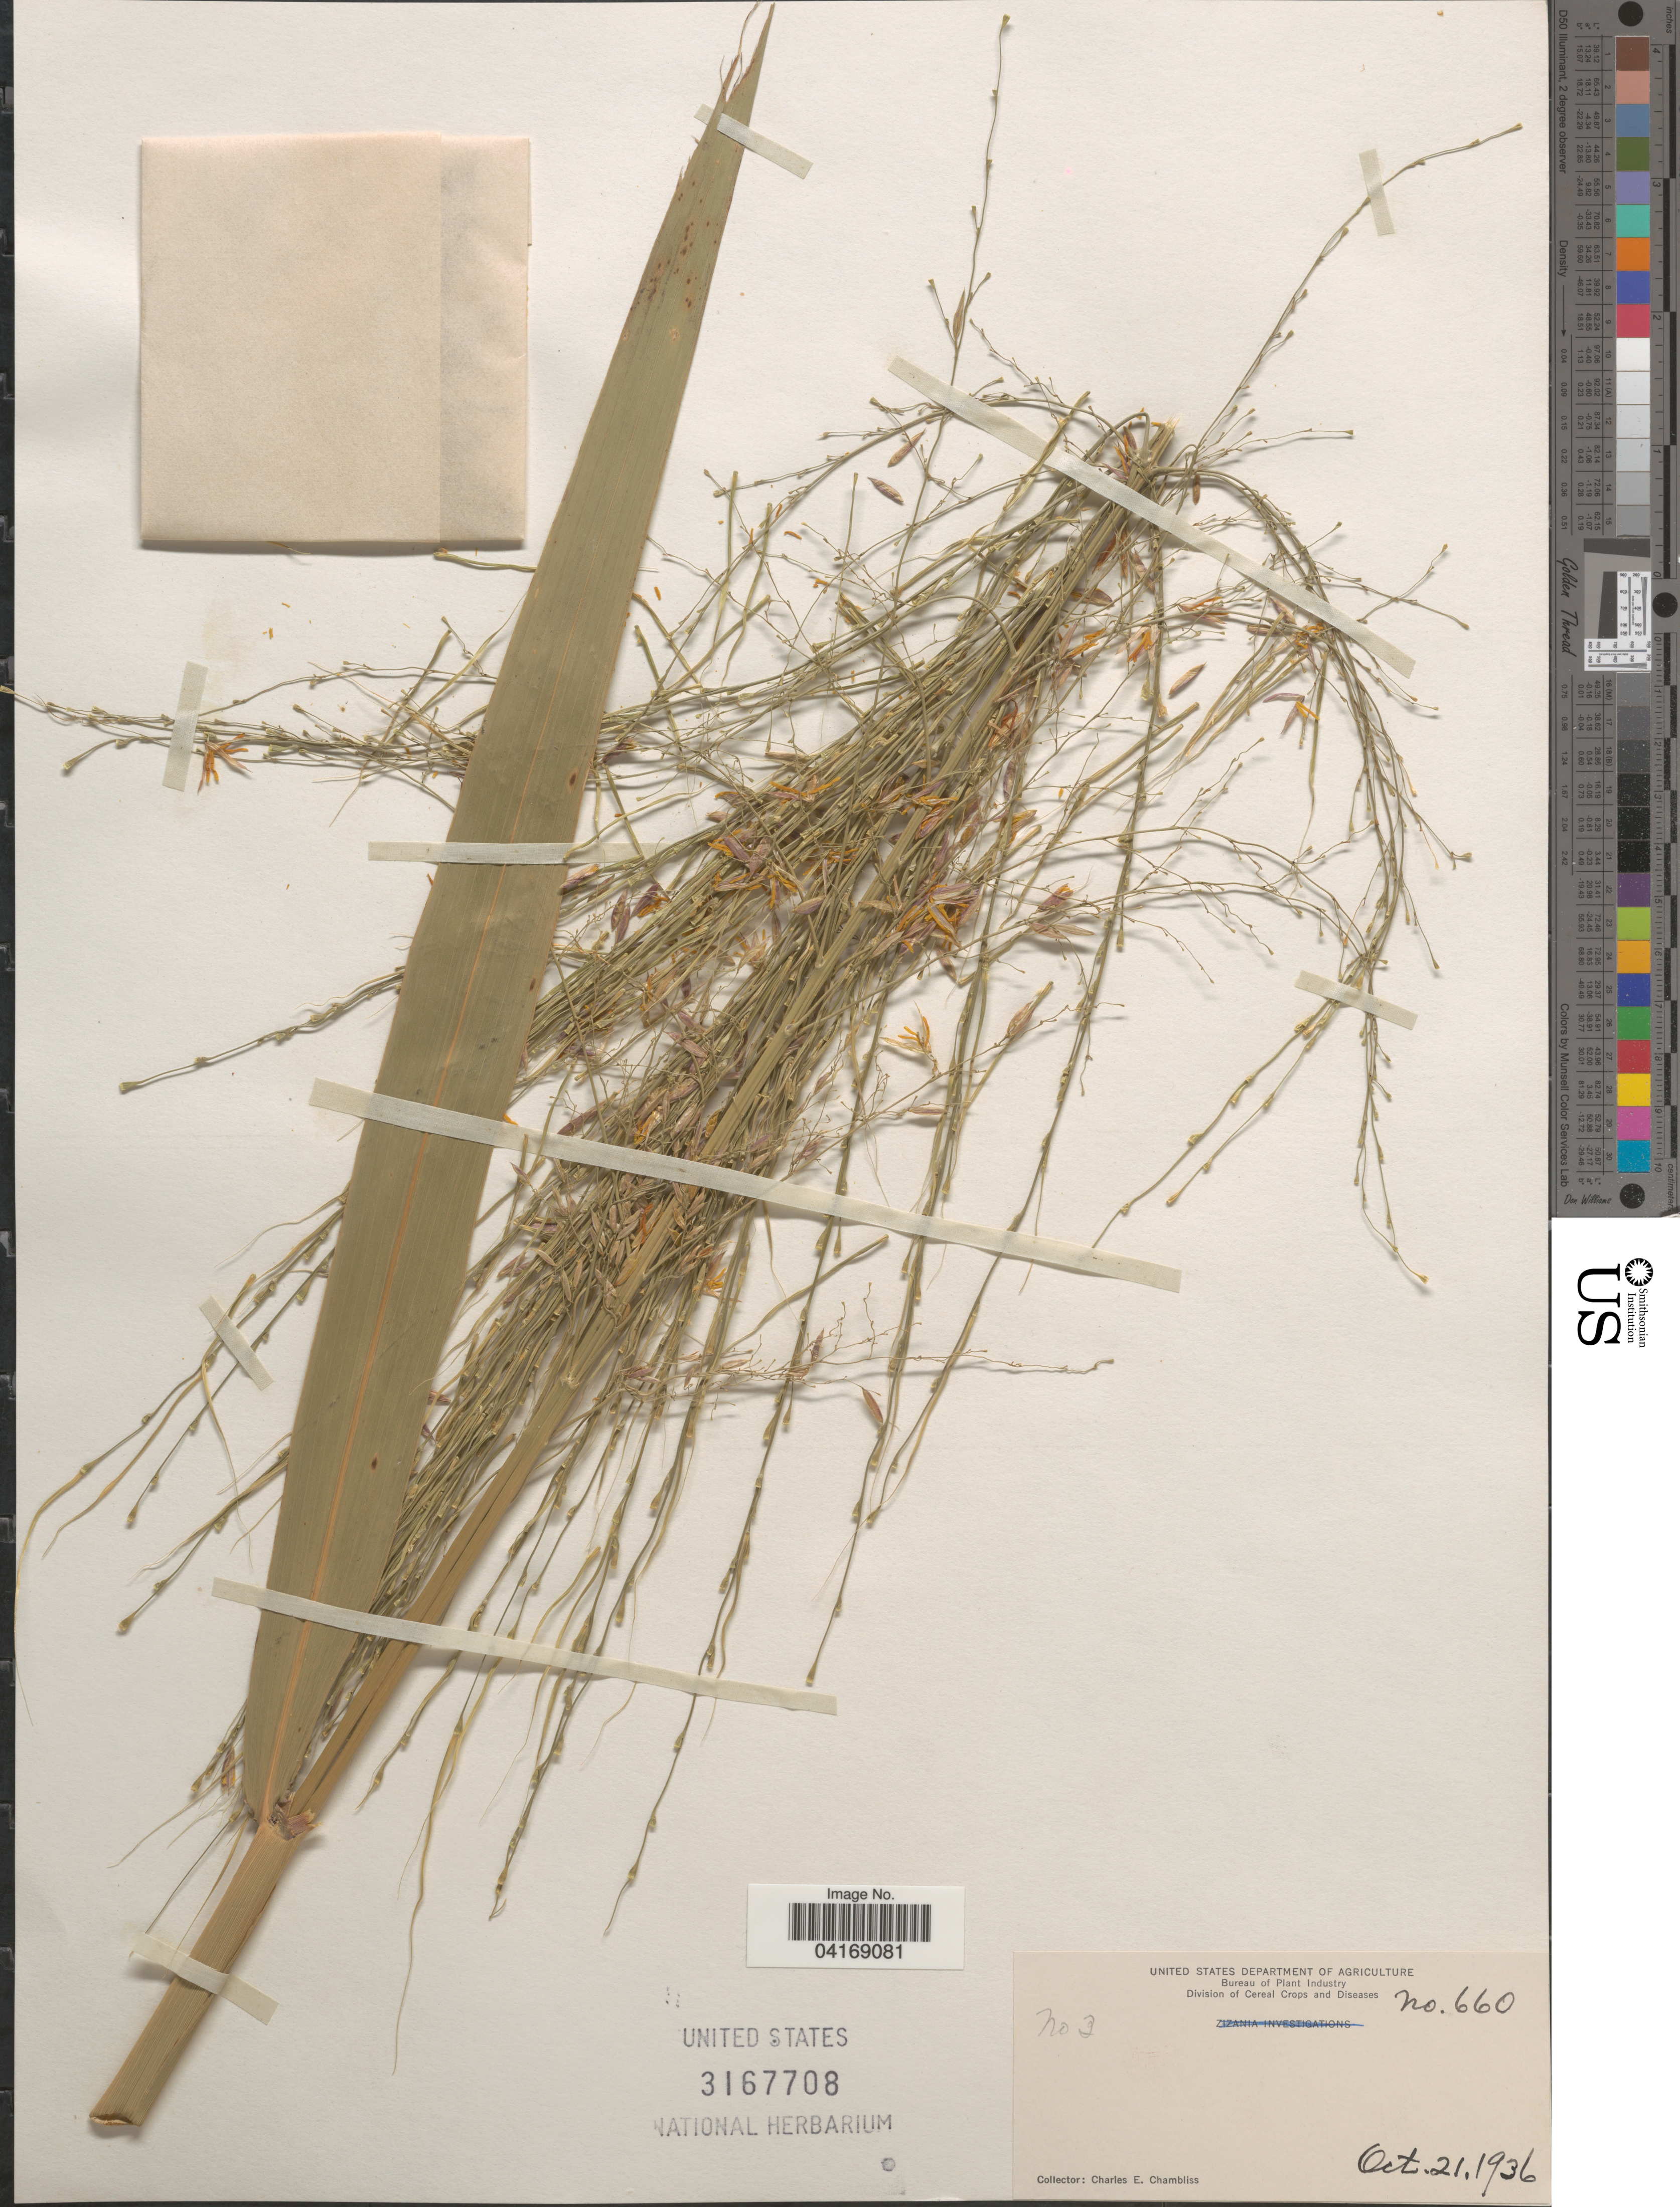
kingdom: Plantae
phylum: Tracheophyta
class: Liliopsida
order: Poales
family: Poaceae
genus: Zizania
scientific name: Zizania sp.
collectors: C. Chambliss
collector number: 660/3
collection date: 1936-10-21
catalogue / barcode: US 3167708